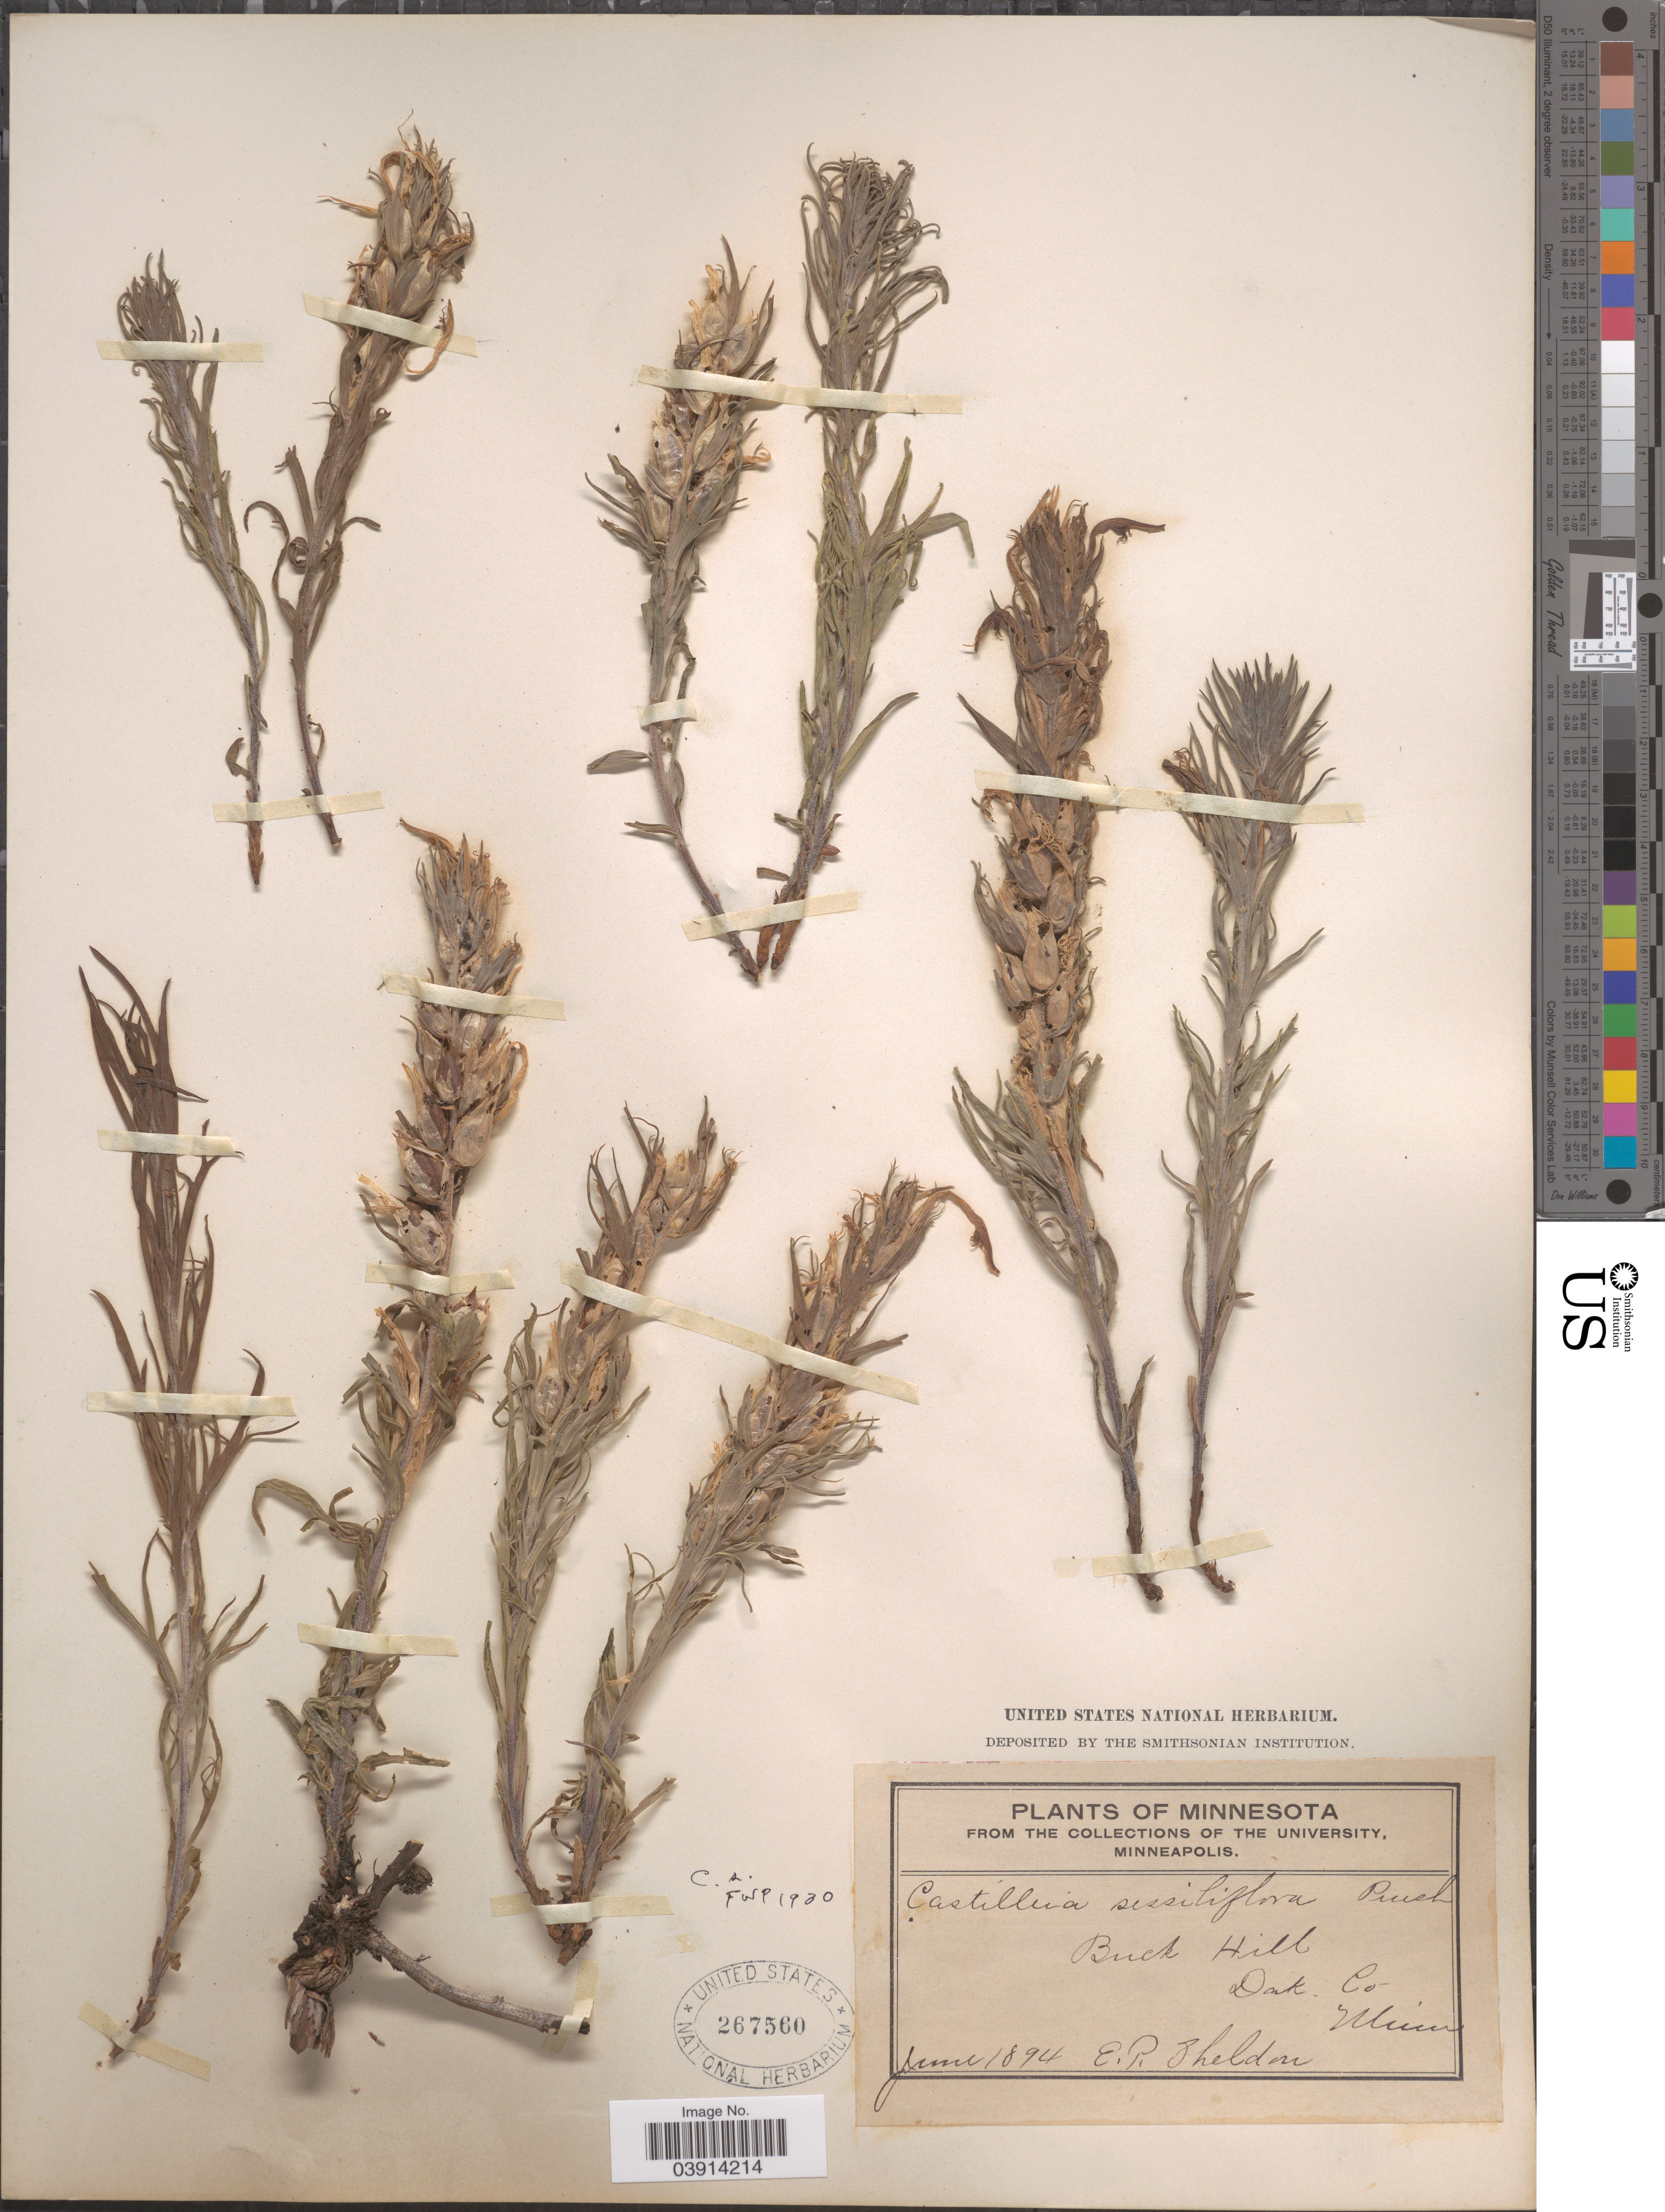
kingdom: Plantae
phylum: Tracheophyta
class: Magnoliopsida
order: Lamiales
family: Orobanchaceae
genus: Castilleja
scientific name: Castilleja sessiliflora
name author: Pursh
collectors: E. P. Sheldon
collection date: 1894-06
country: United States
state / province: Minnesota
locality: Buck Hill. Dak. Co.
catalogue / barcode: US 267560